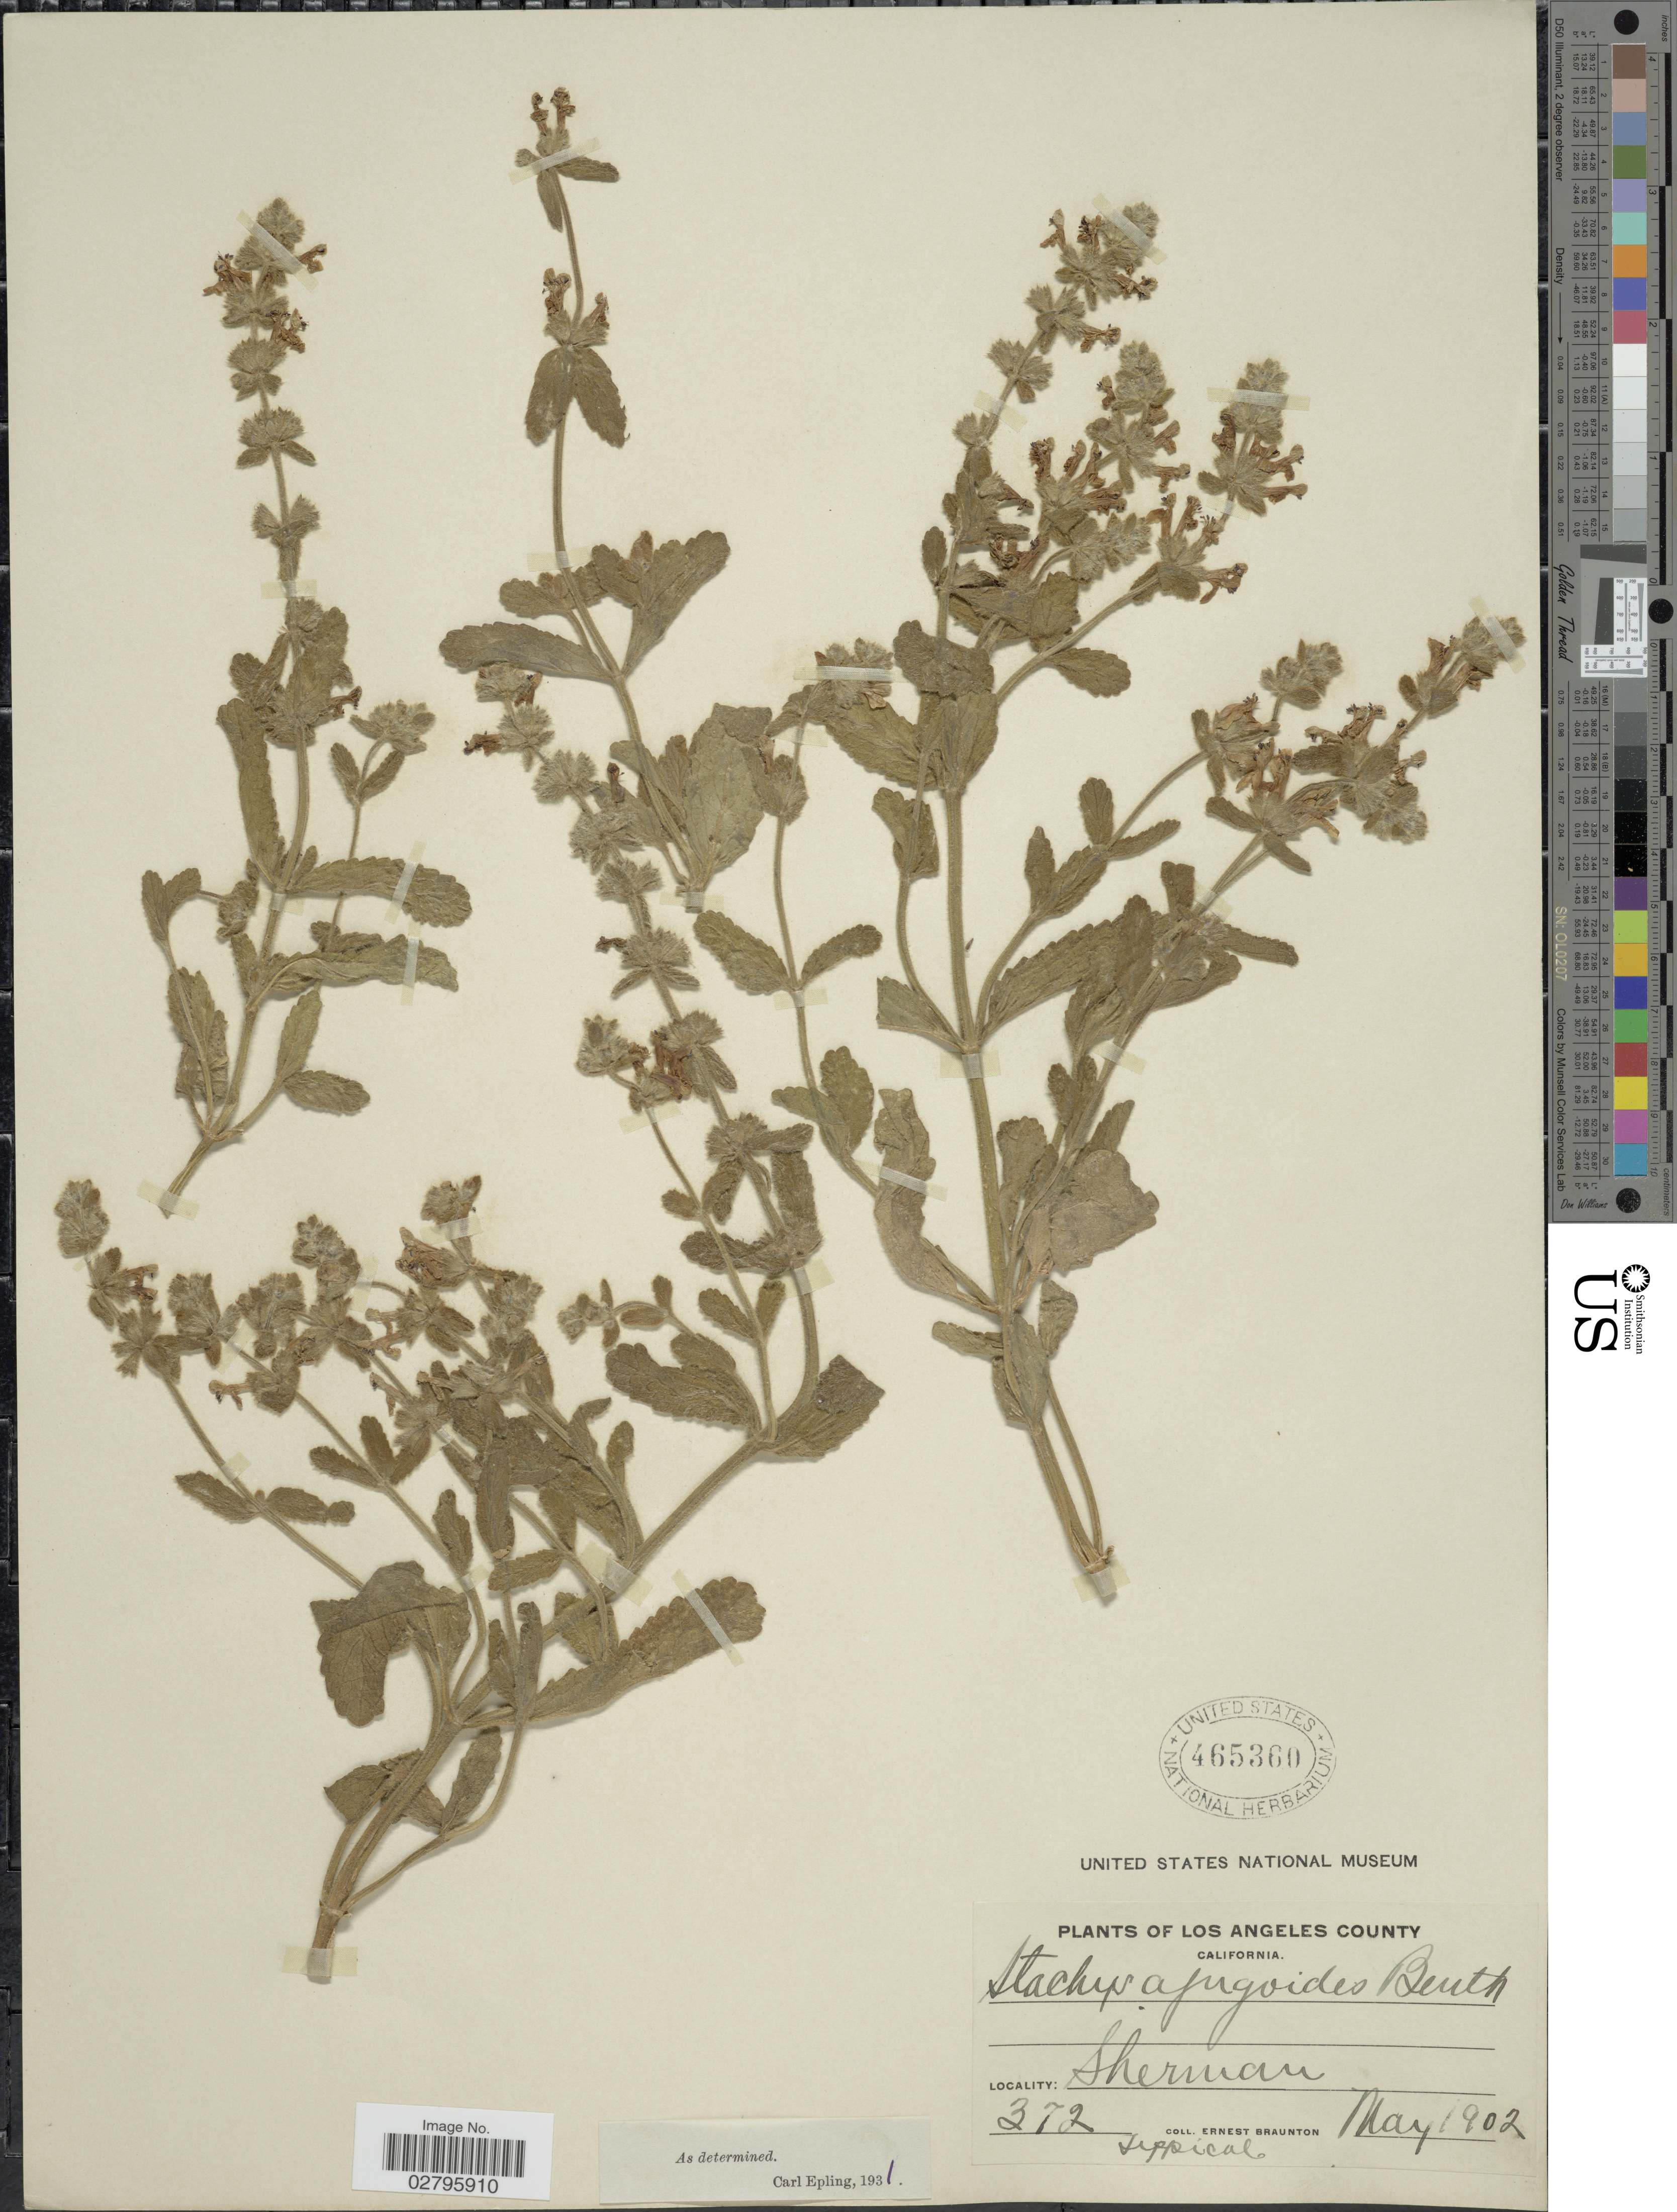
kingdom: Plantae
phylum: Tracheophyta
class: Magnoliopsida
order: Lamiales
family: Lamiaceae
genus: Stachys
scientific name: Stachys ajugoides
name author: Benth.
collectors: E. Braunton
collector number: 372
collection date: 1902-05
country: United States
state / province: California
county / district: Los Angeles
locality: Los Angeles County. Sherman.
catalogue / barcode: US 465360